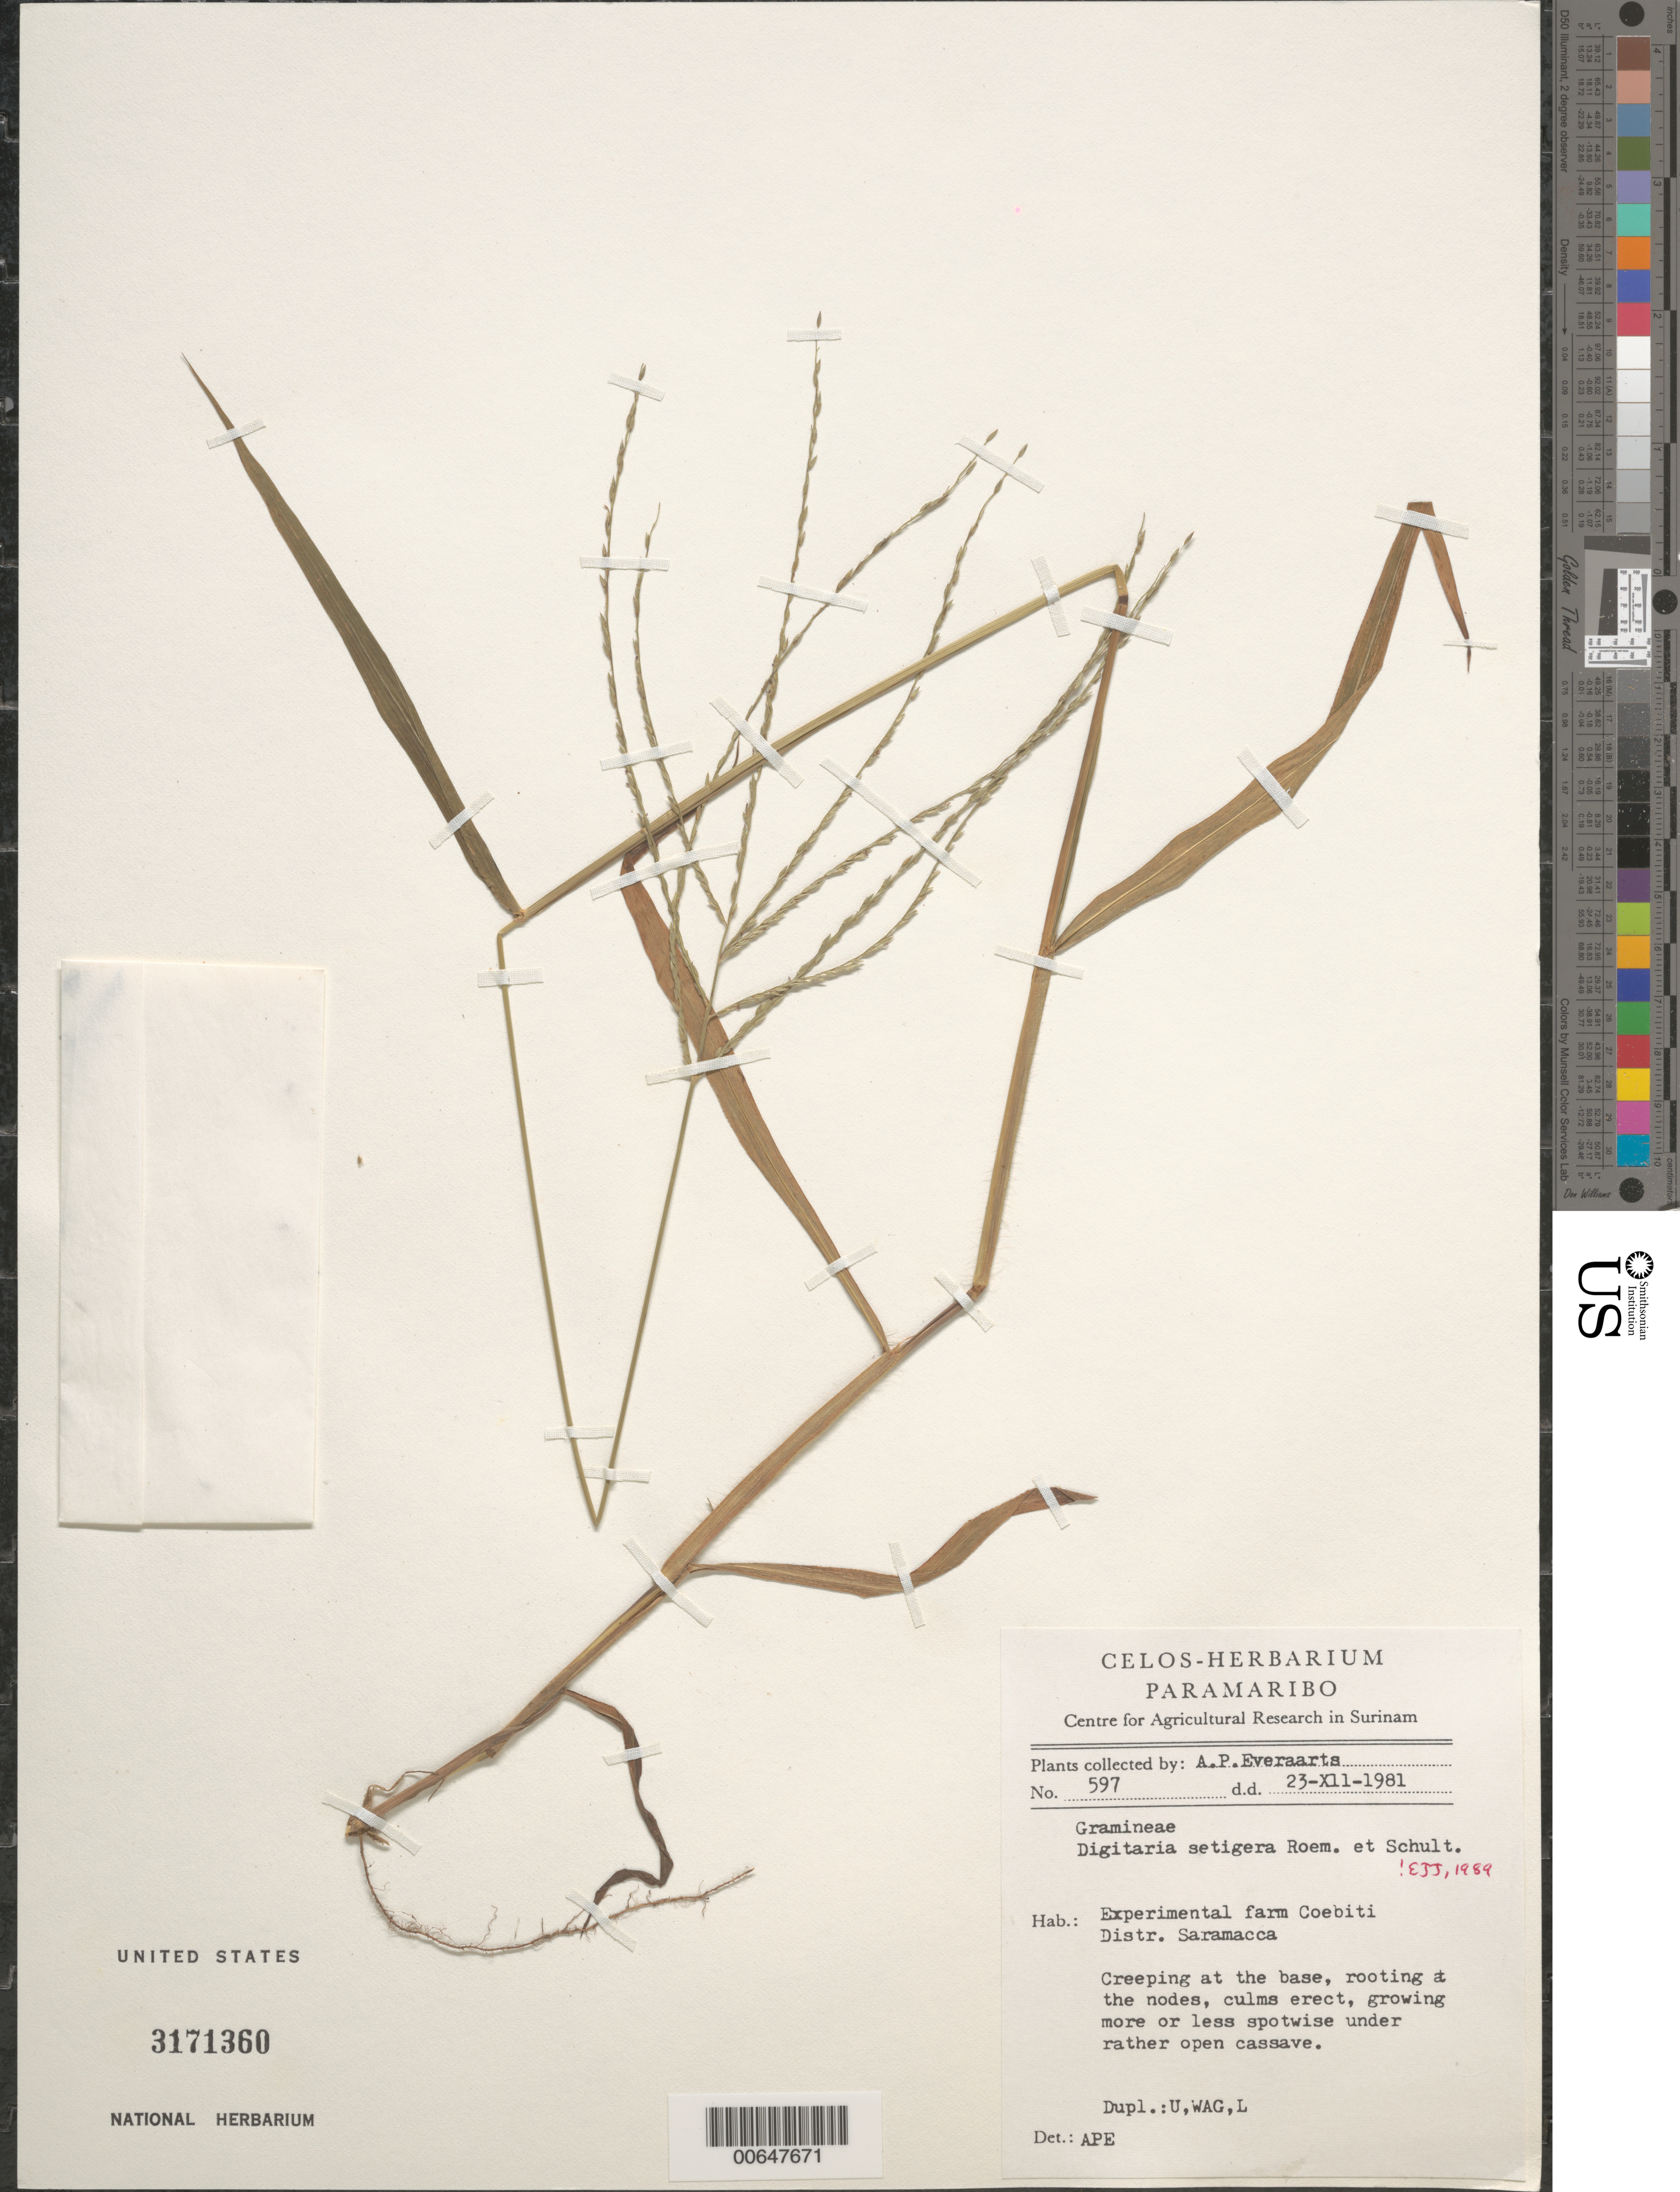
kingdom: Plantae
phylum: Tracheophyta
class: Liliopsida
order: Poales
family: Poaceae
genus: Digitaria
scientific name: Digitaria setigera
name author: Roth ex Roem. & Schult.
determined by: Judziewicz, E. J.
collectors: A. Everaarts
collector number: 597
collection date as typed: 23-Dec-81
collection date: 1981-12-23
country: Suriname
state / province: Saramacca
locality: Coebiti Experimental Farm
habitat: Growing more or less spotwise under rather open cassave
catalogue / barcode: US 3171360